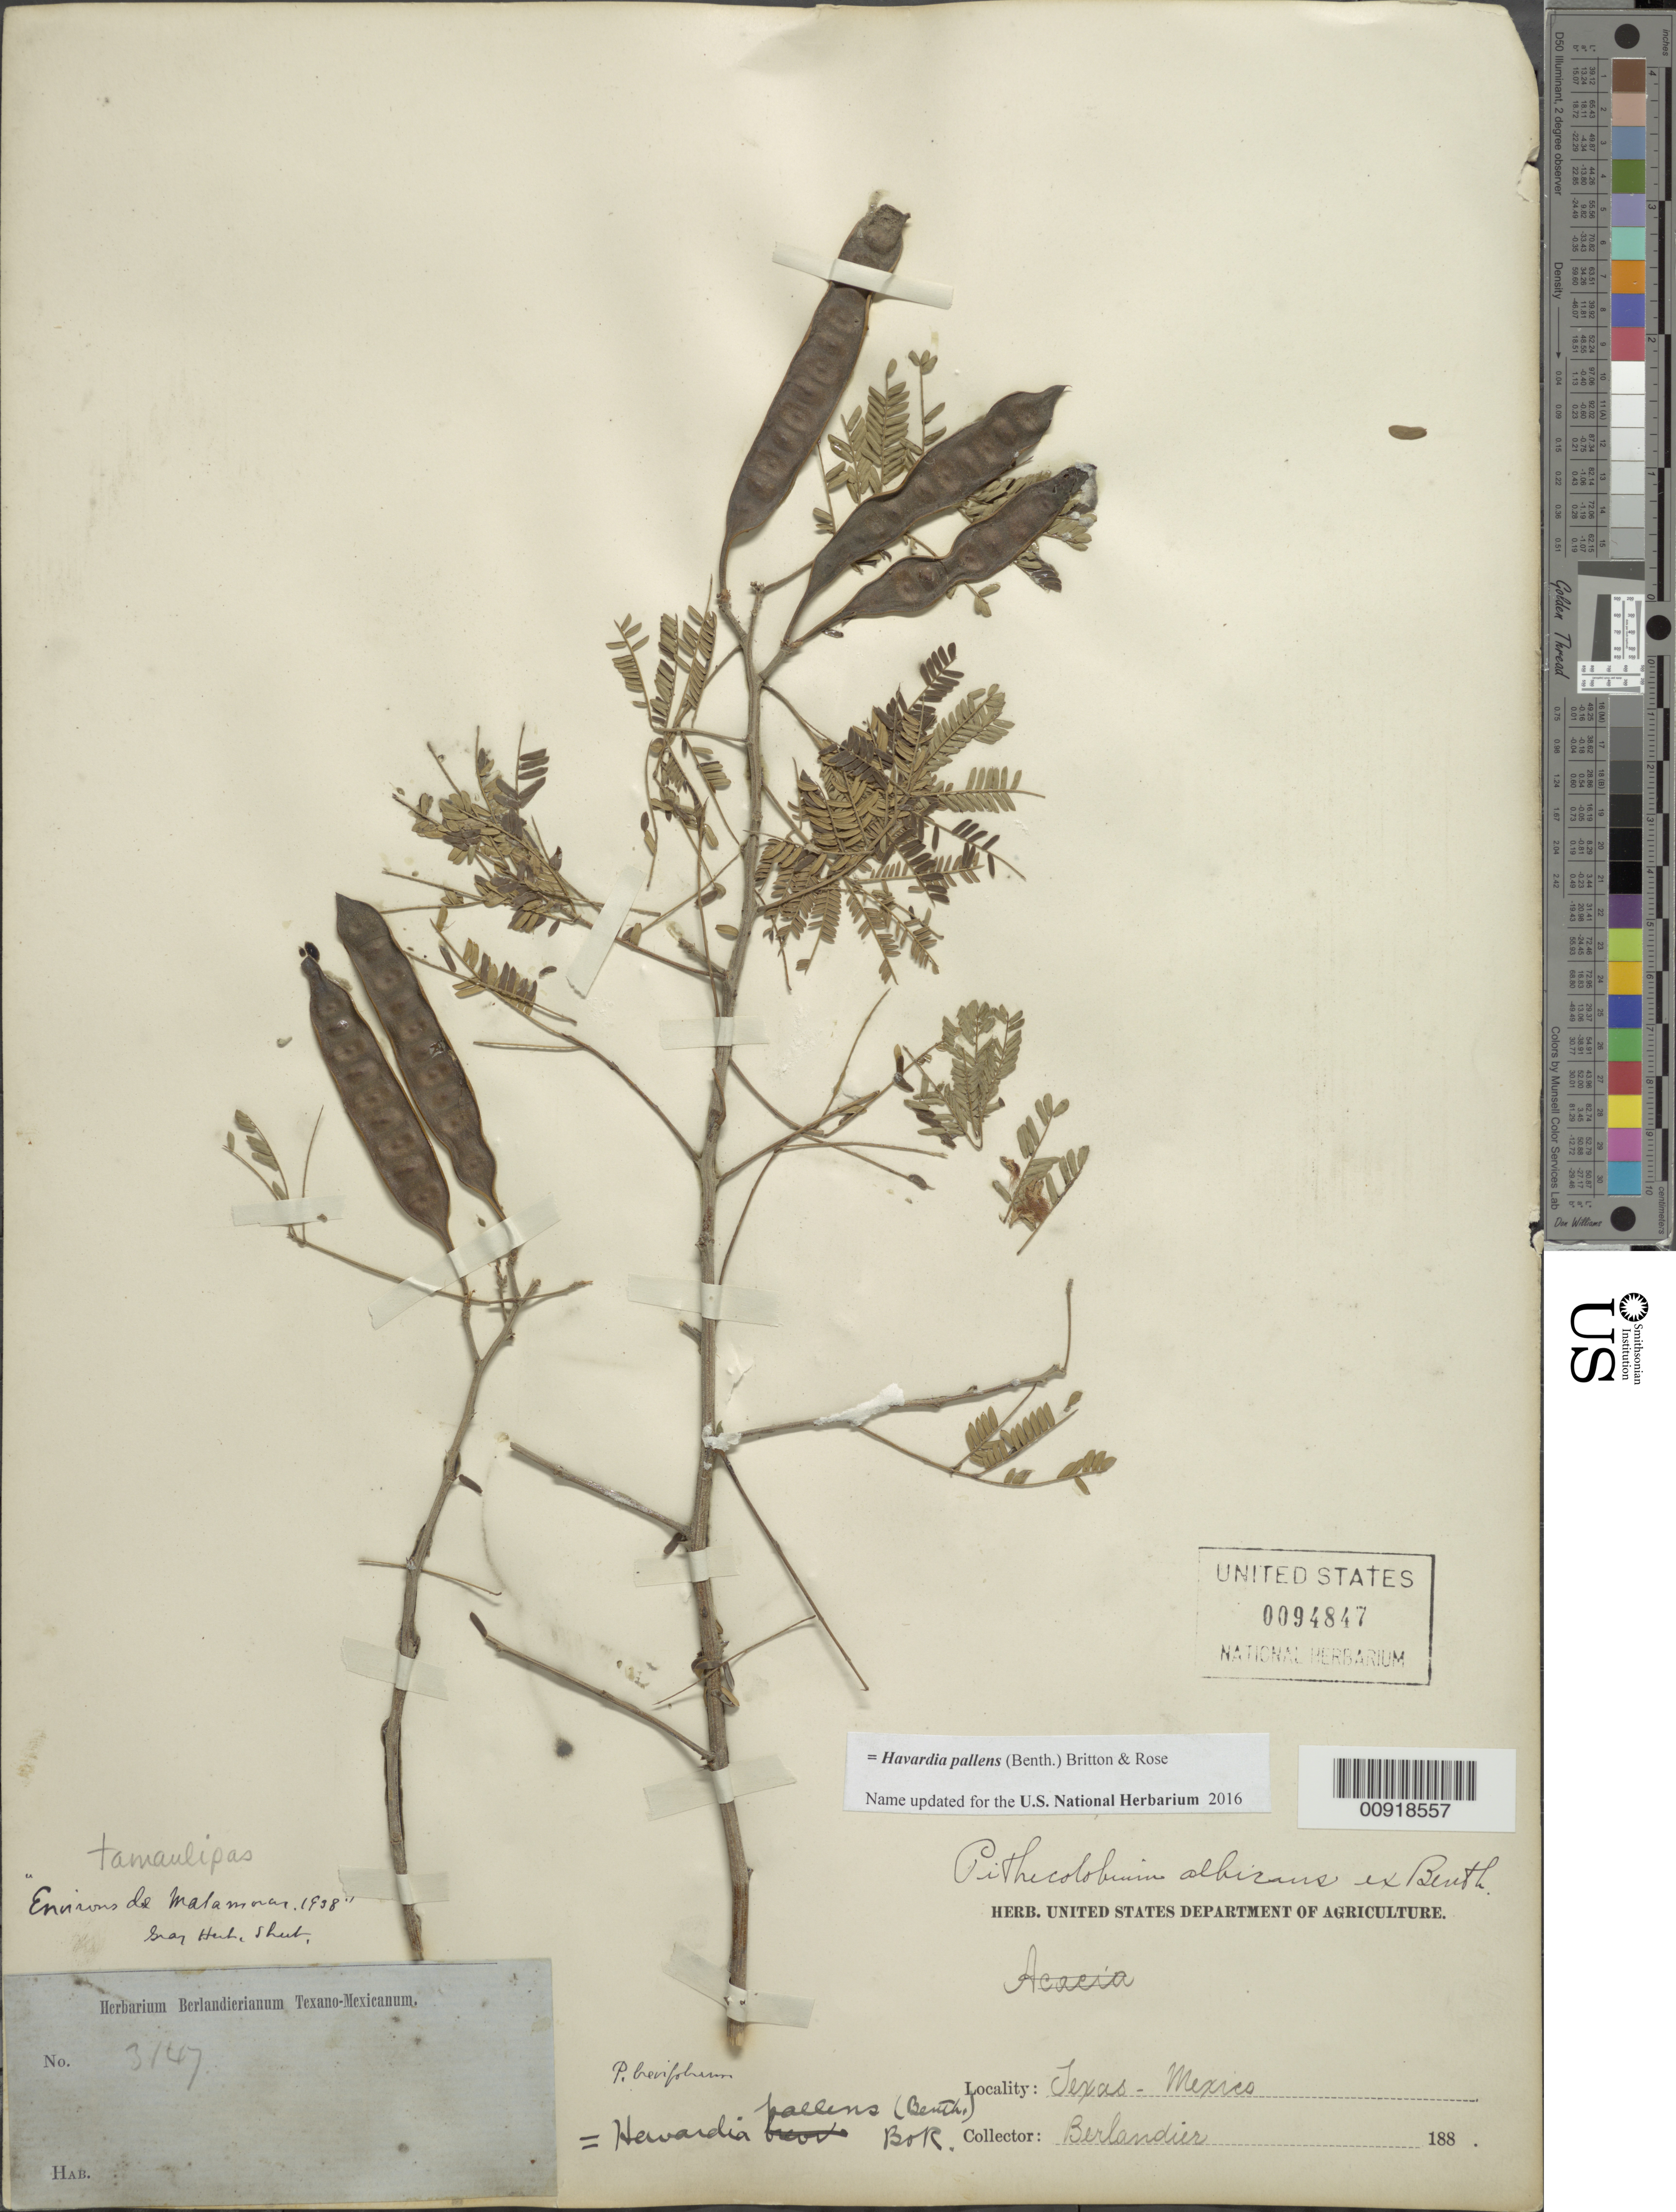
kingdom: Plantae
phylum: Tracheophyta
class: Magnoliopsida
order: Fabales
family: Fabaceae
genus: Havardia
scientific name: Havardia pallens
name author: (Benth.) Britton & Rose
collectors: J. L. Berlandier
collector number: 3147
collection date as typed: s.d.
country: Mexico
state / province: Tamaulipas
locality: Environs de Matamoras.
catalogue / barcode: US 94847